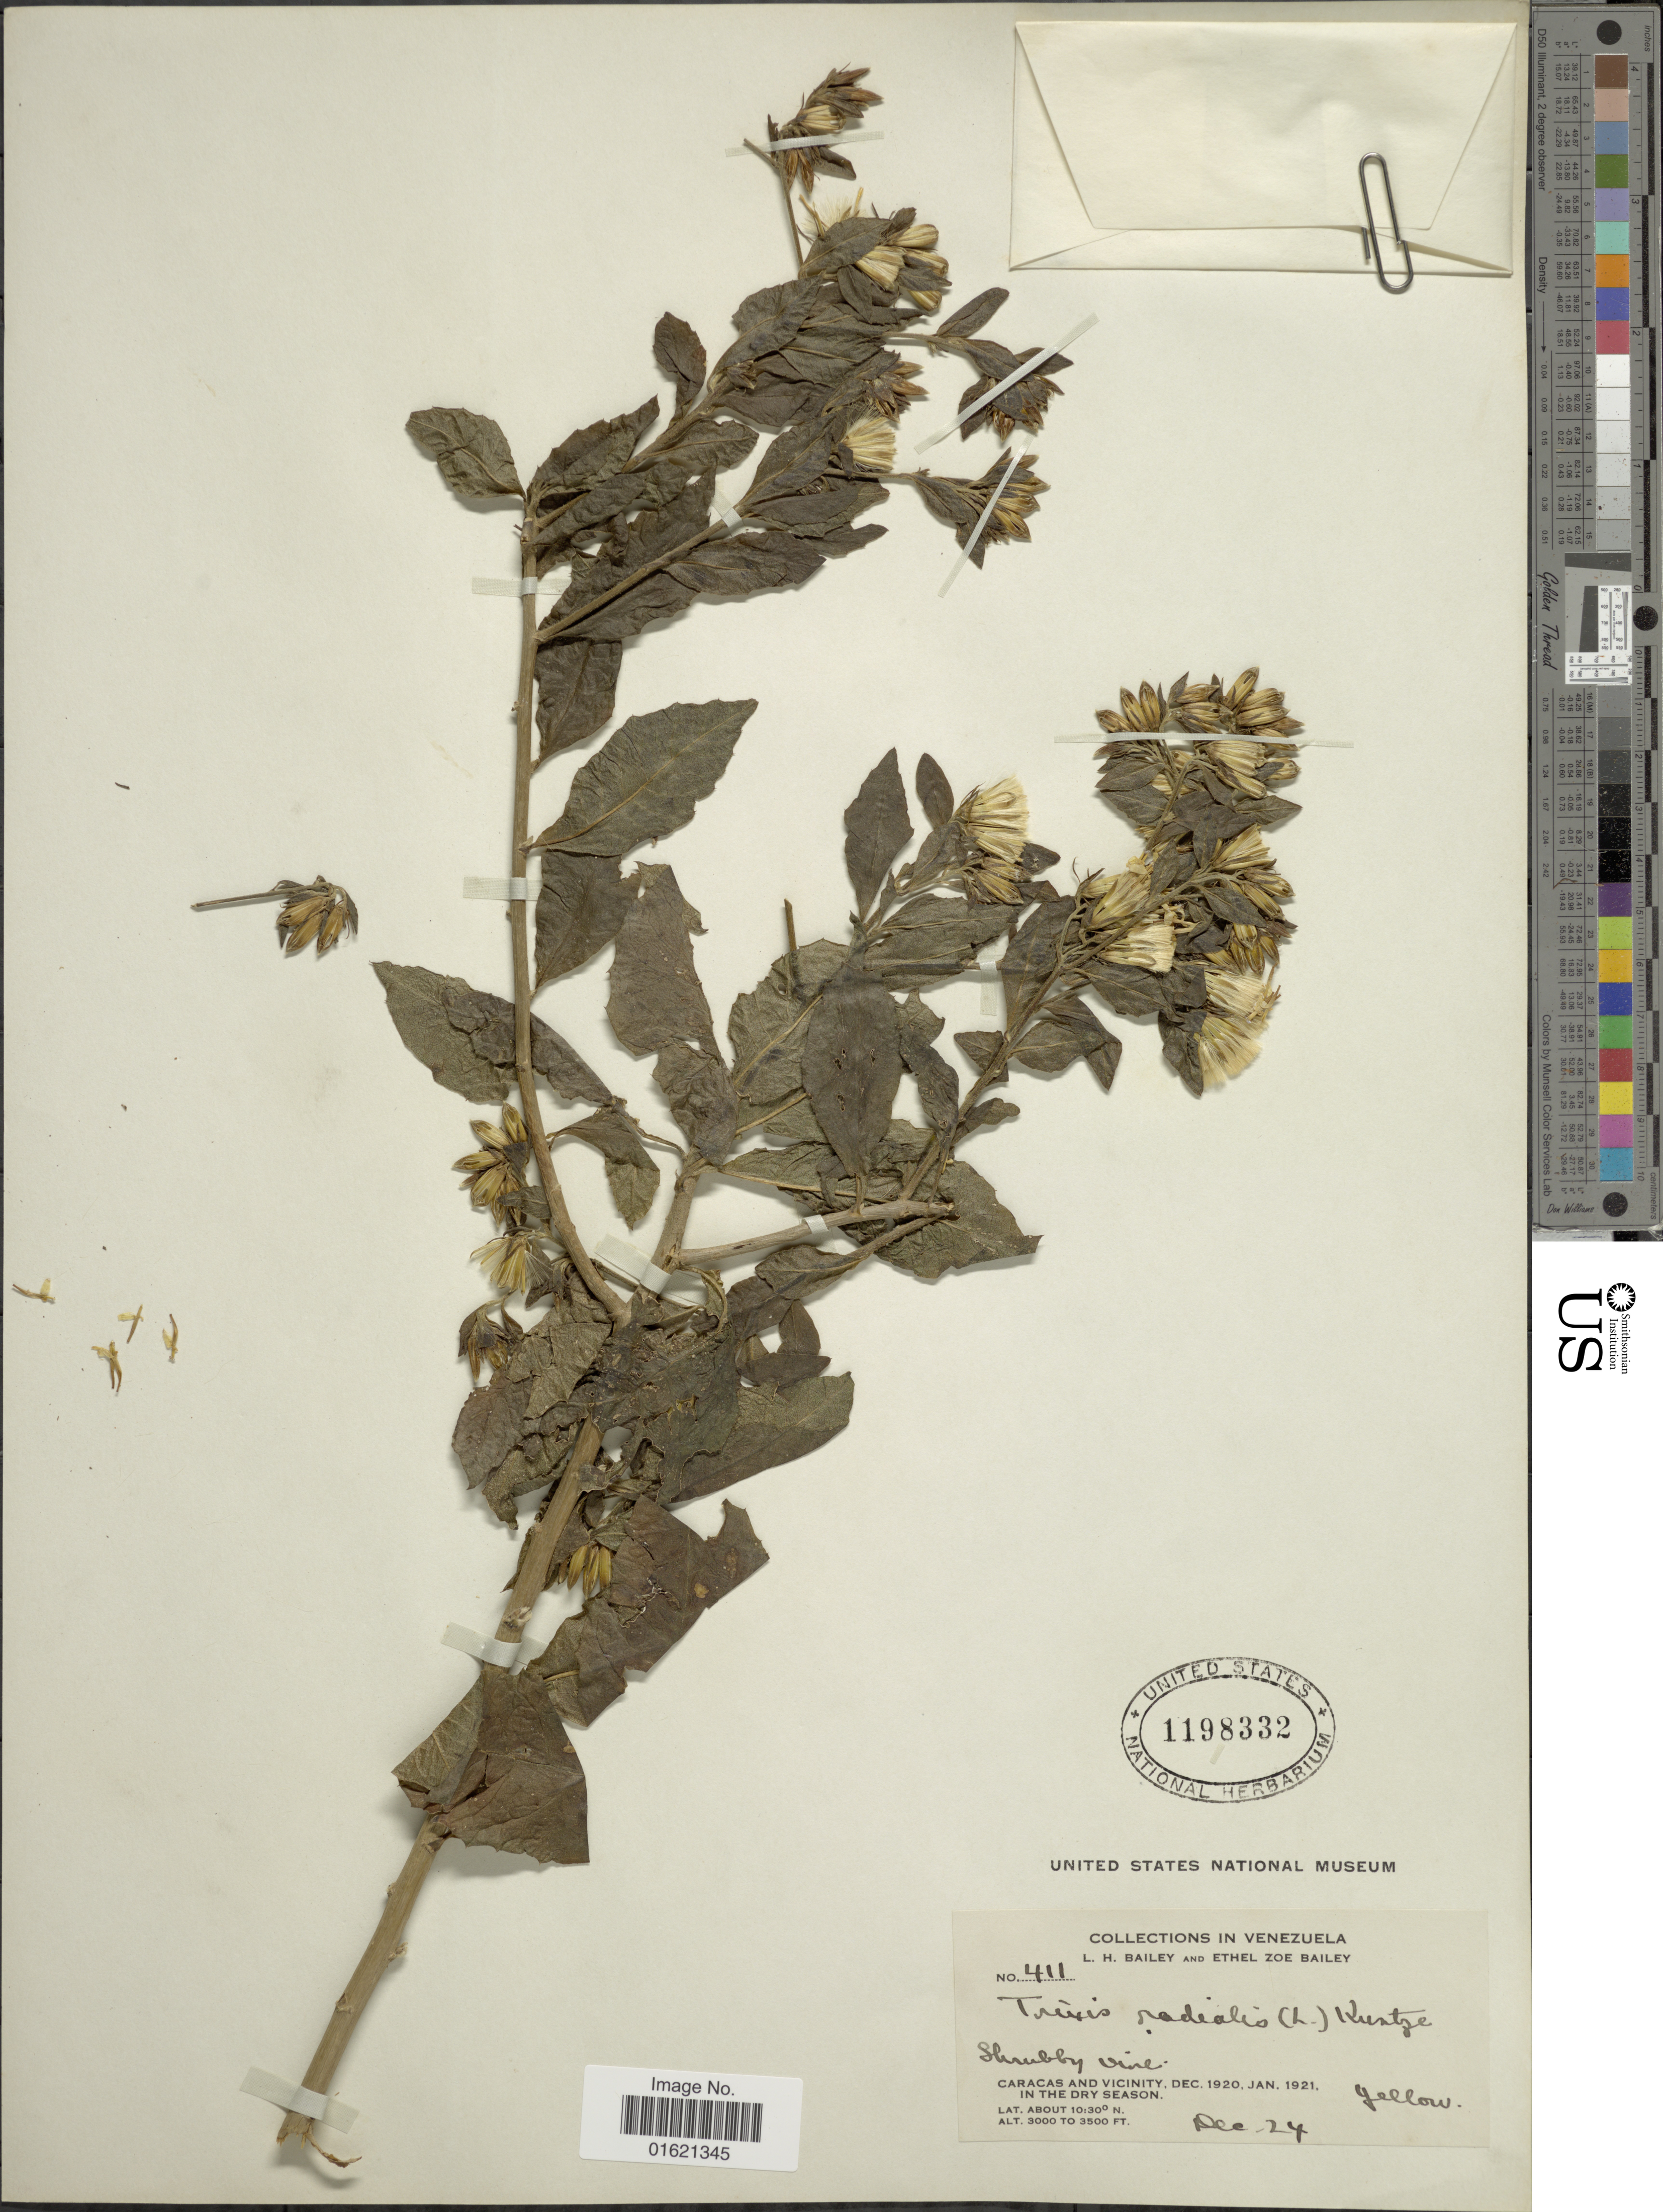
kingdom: Plantae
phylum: Tracheophyta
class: Magnoliopsida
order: Asterales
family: Asteraceae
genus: Trixis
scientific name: Trixis inula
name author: Crantz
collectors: L. H. Bailey & E. Z. Bailey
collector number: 411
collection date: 1920-12/1921-01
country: Venezuela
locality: Caracas and Vicinity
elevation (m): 914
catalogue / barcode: US 1198332